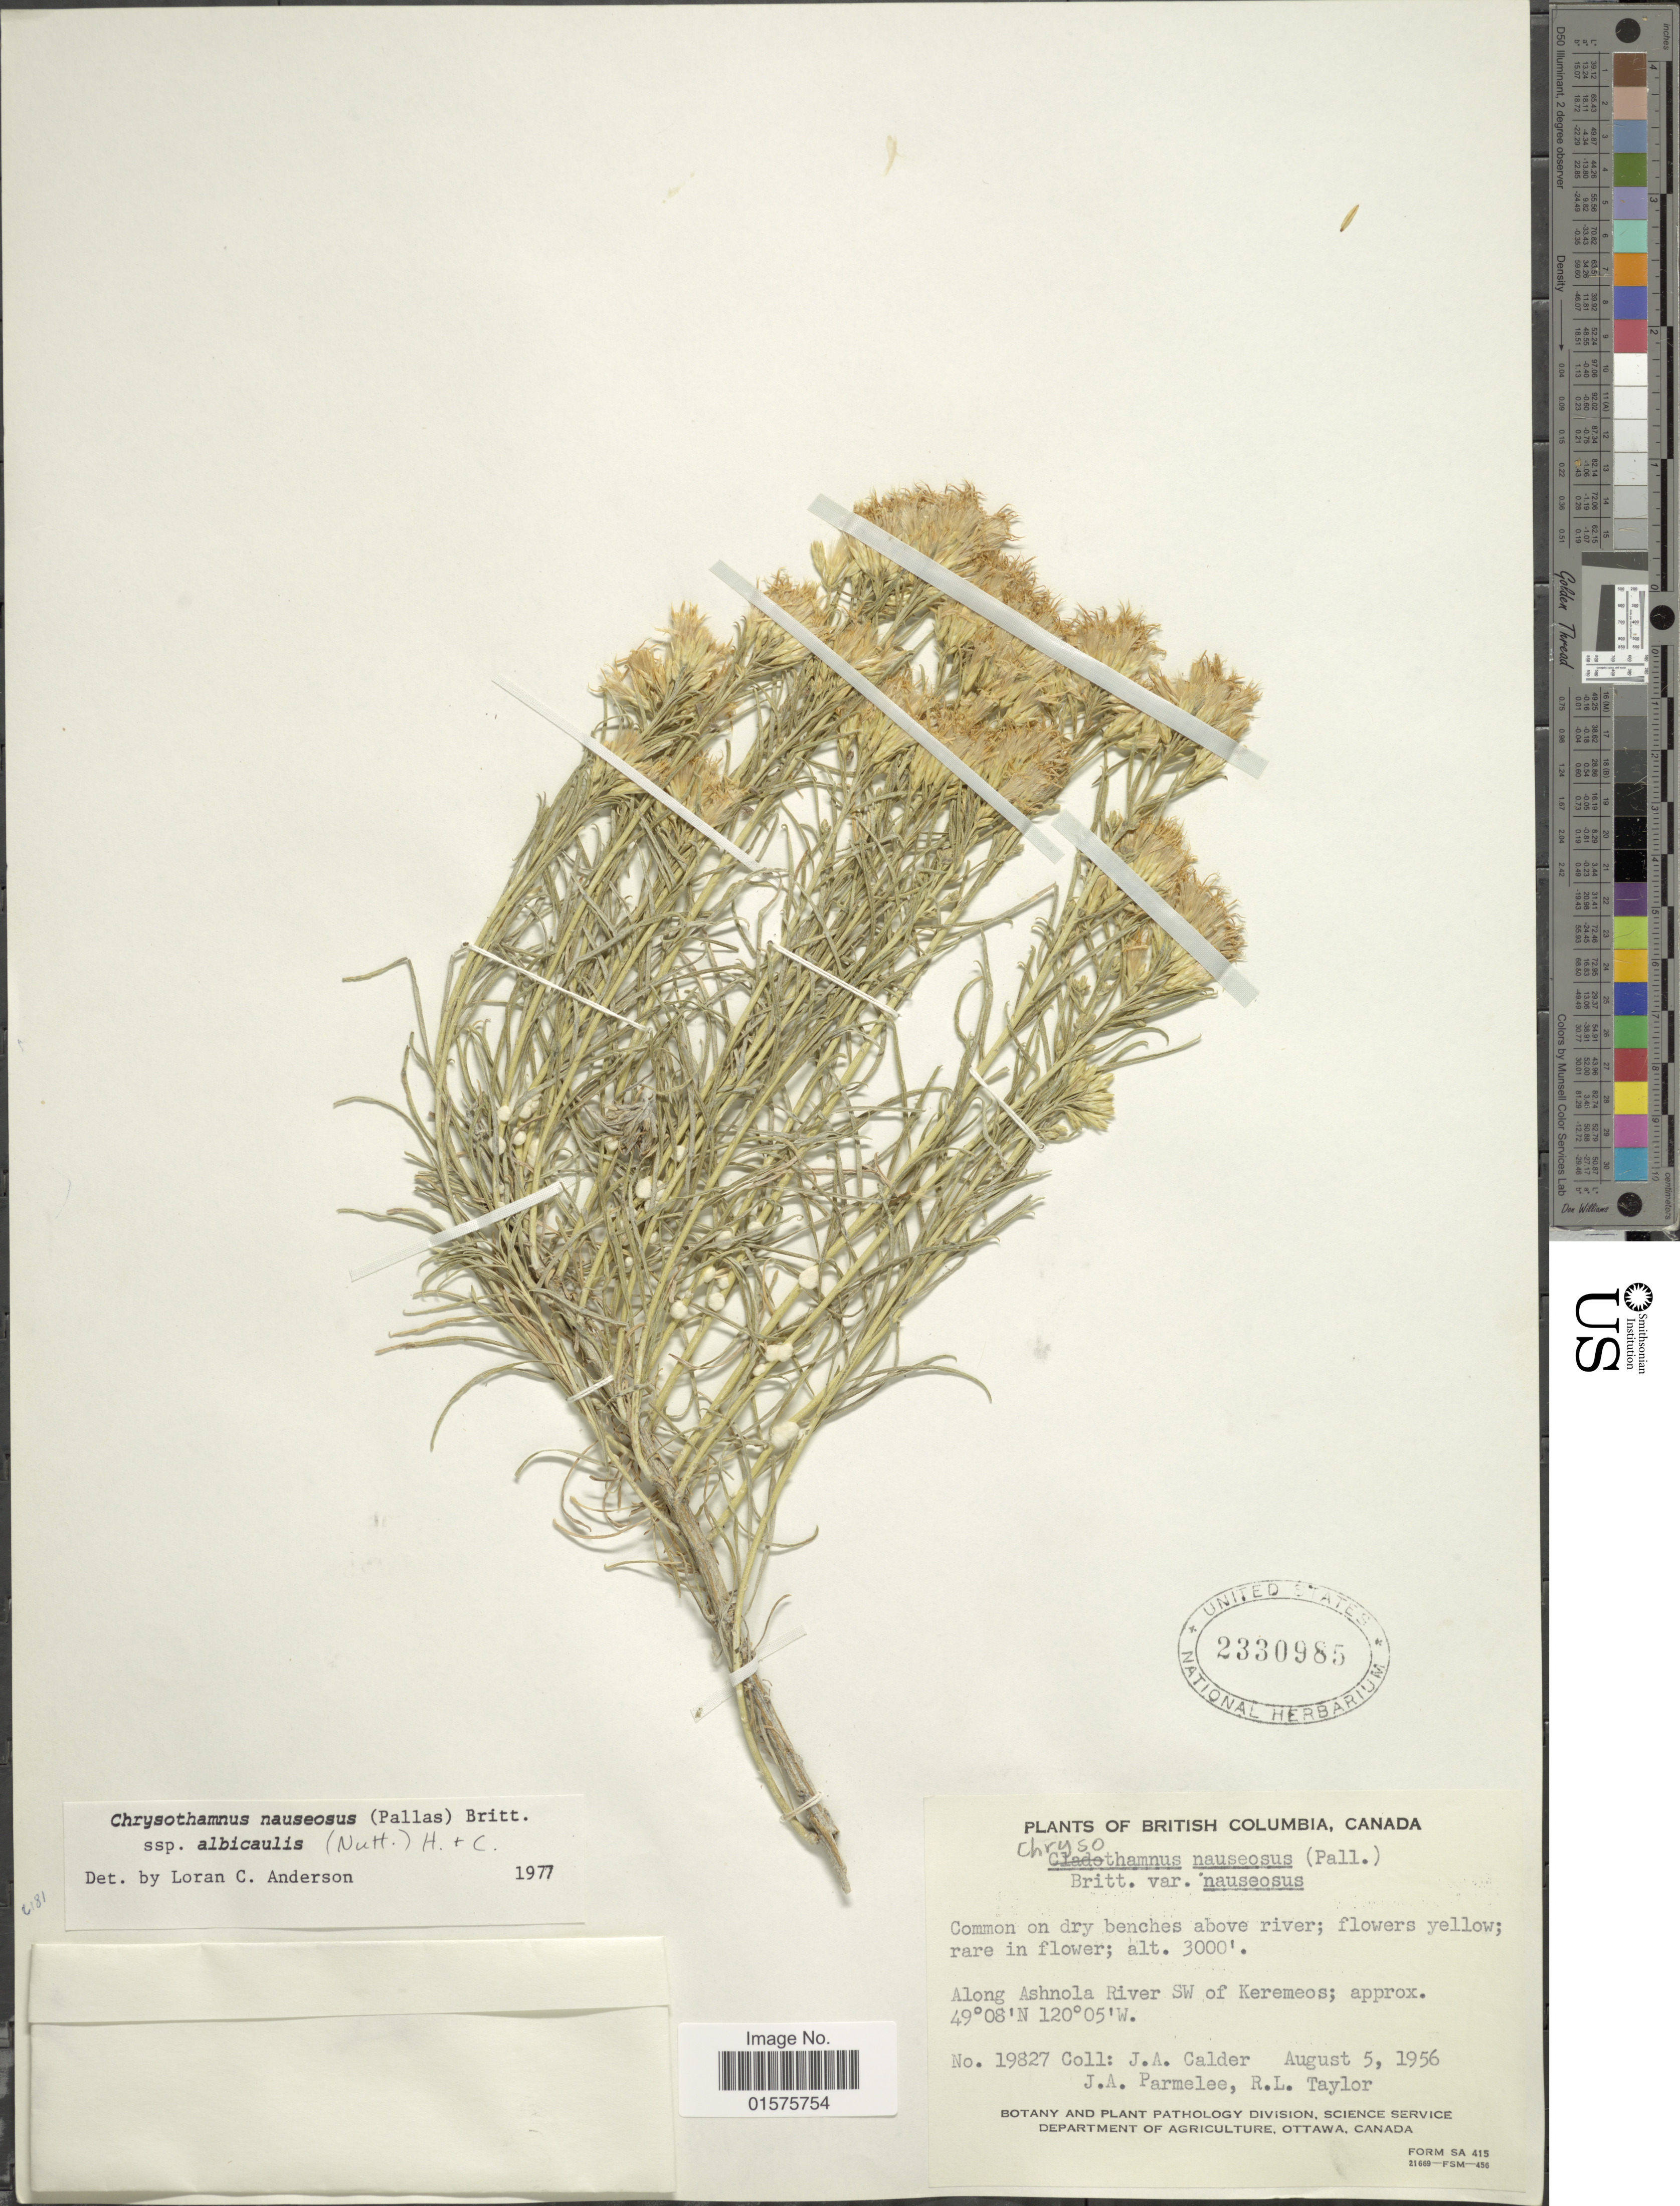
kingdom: Plantae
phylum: Tracheophyta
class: Magnoliopsida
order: Asterales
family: Asteraceae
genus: Ericameria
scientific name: Ericameria nauseosa var. speciosa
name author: (Nutt.) G.L. Nesom & G.I. Baird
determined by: Urbatsch, Lowell E., Curator (LSU), Louisiana State University (UNITED STATES)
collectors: J. A. Calder, J. A. Parmelee & R. Taylor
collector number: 19827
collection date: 1956-08-05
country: Canada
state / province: British Columbia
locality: Along Ashnola River SW of Keremeos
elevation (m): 914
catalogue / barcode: US 2330985